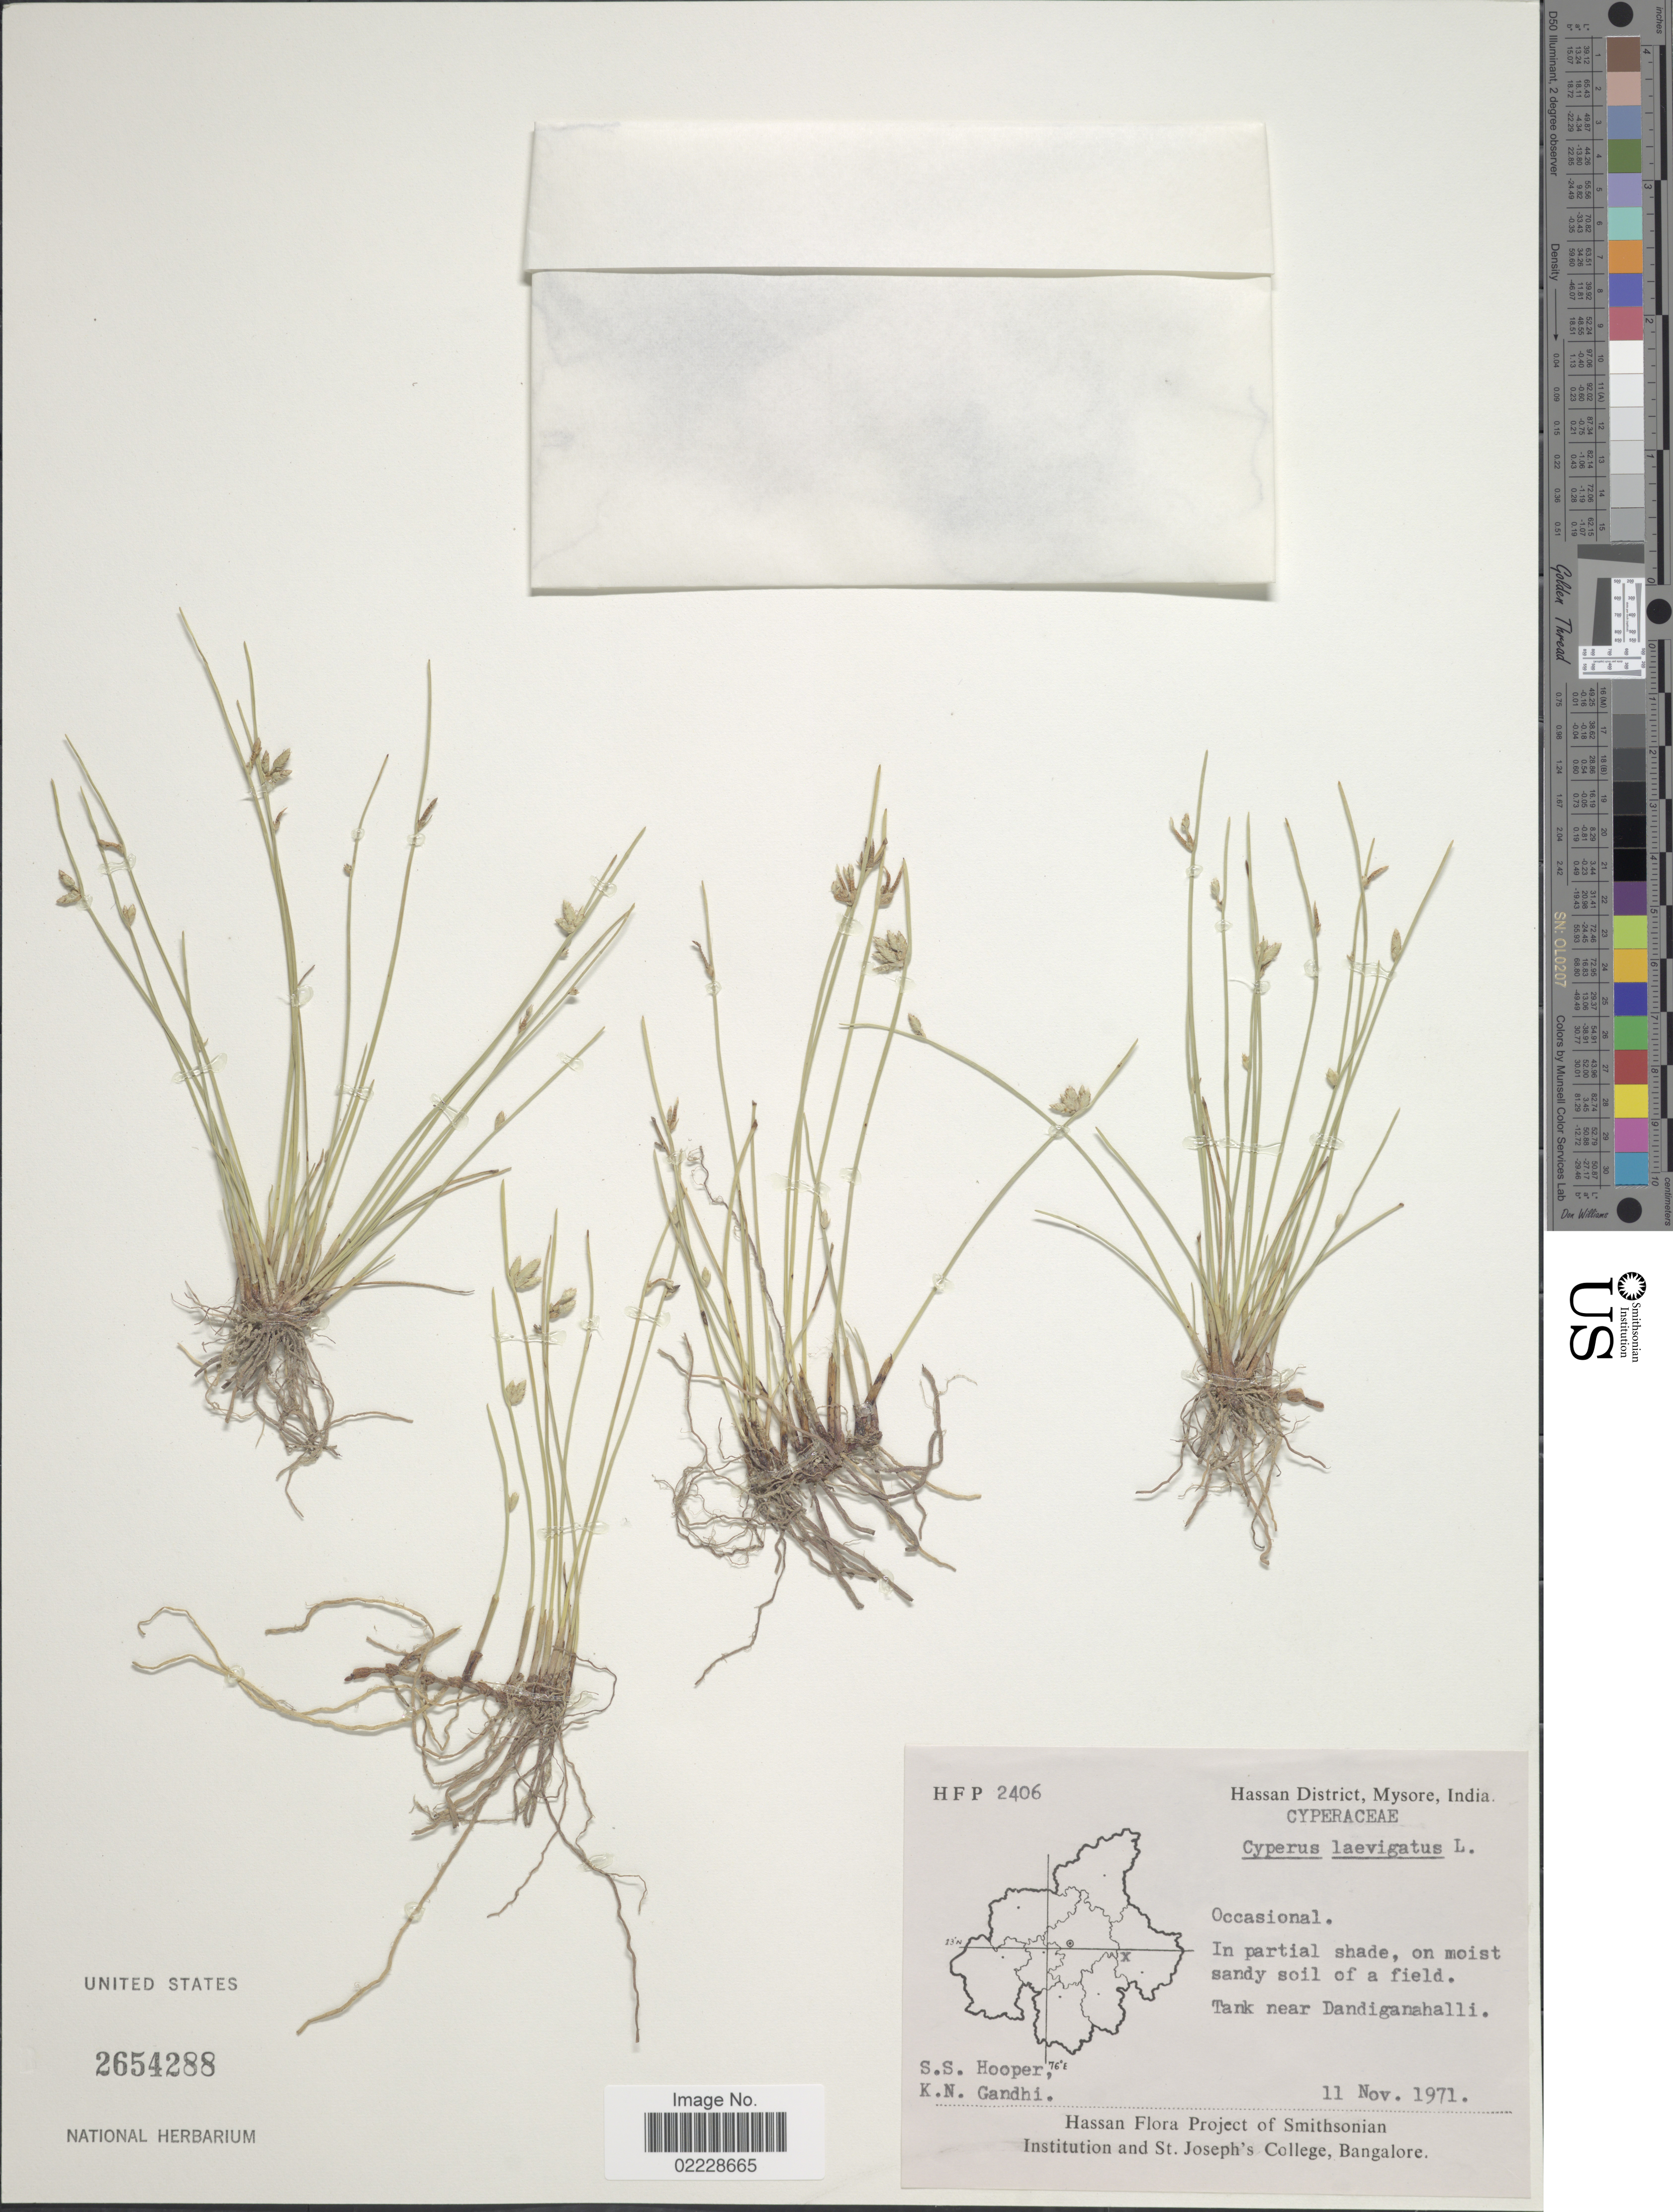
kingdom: Plantae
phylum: Tracheophyta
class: Liliopsida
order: Poales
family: Cyperaceae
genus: Cyperus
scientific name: Cyperus laevigatus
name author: L.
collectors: S. S. Hooper & K. N. Gandhi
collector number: HFP 2406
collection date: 1971-11-11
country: India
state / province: Karnataka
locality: Hassan District, Mysore, Tank near Dandiganahalli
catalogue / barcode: US 2654288